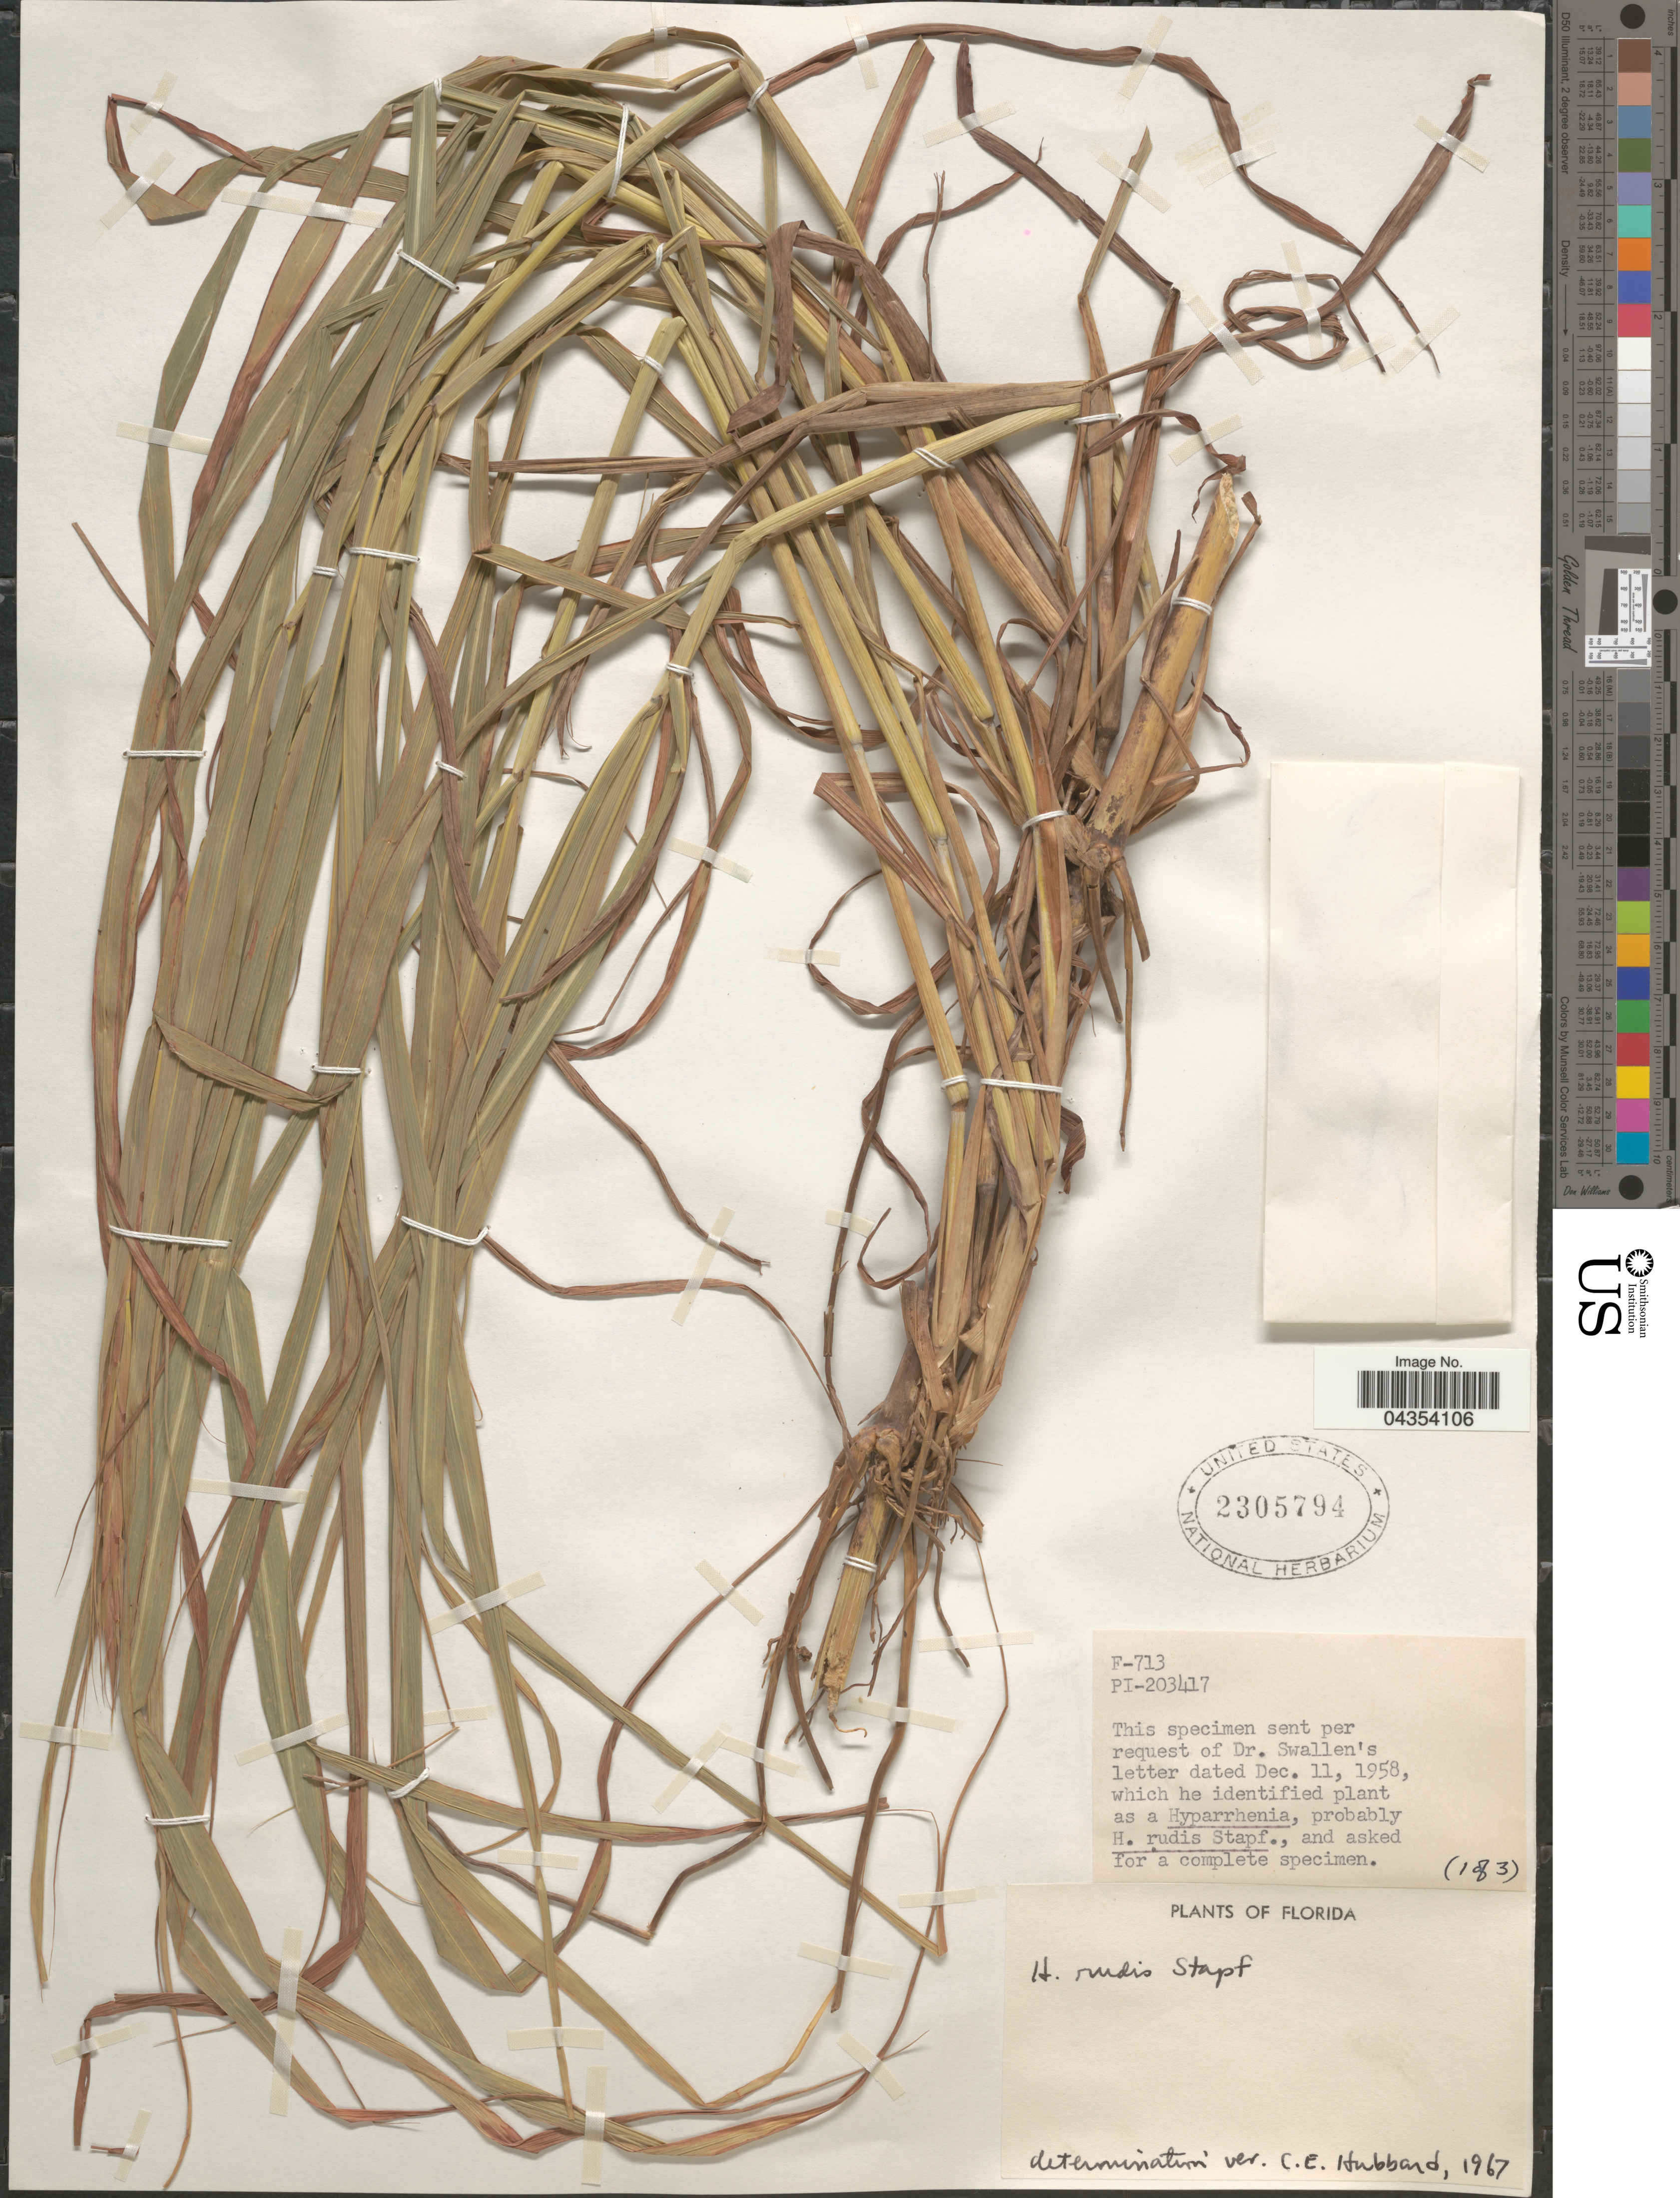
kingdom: Plantae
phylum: Tracheophyta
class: Liliopsida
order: Poales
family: Poaceae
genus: Hyparrhenia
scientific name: Hyparrhenia rudis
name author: Stapf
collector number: F-713/PI-203417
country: United States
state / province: Florida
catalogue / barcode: US 2305794